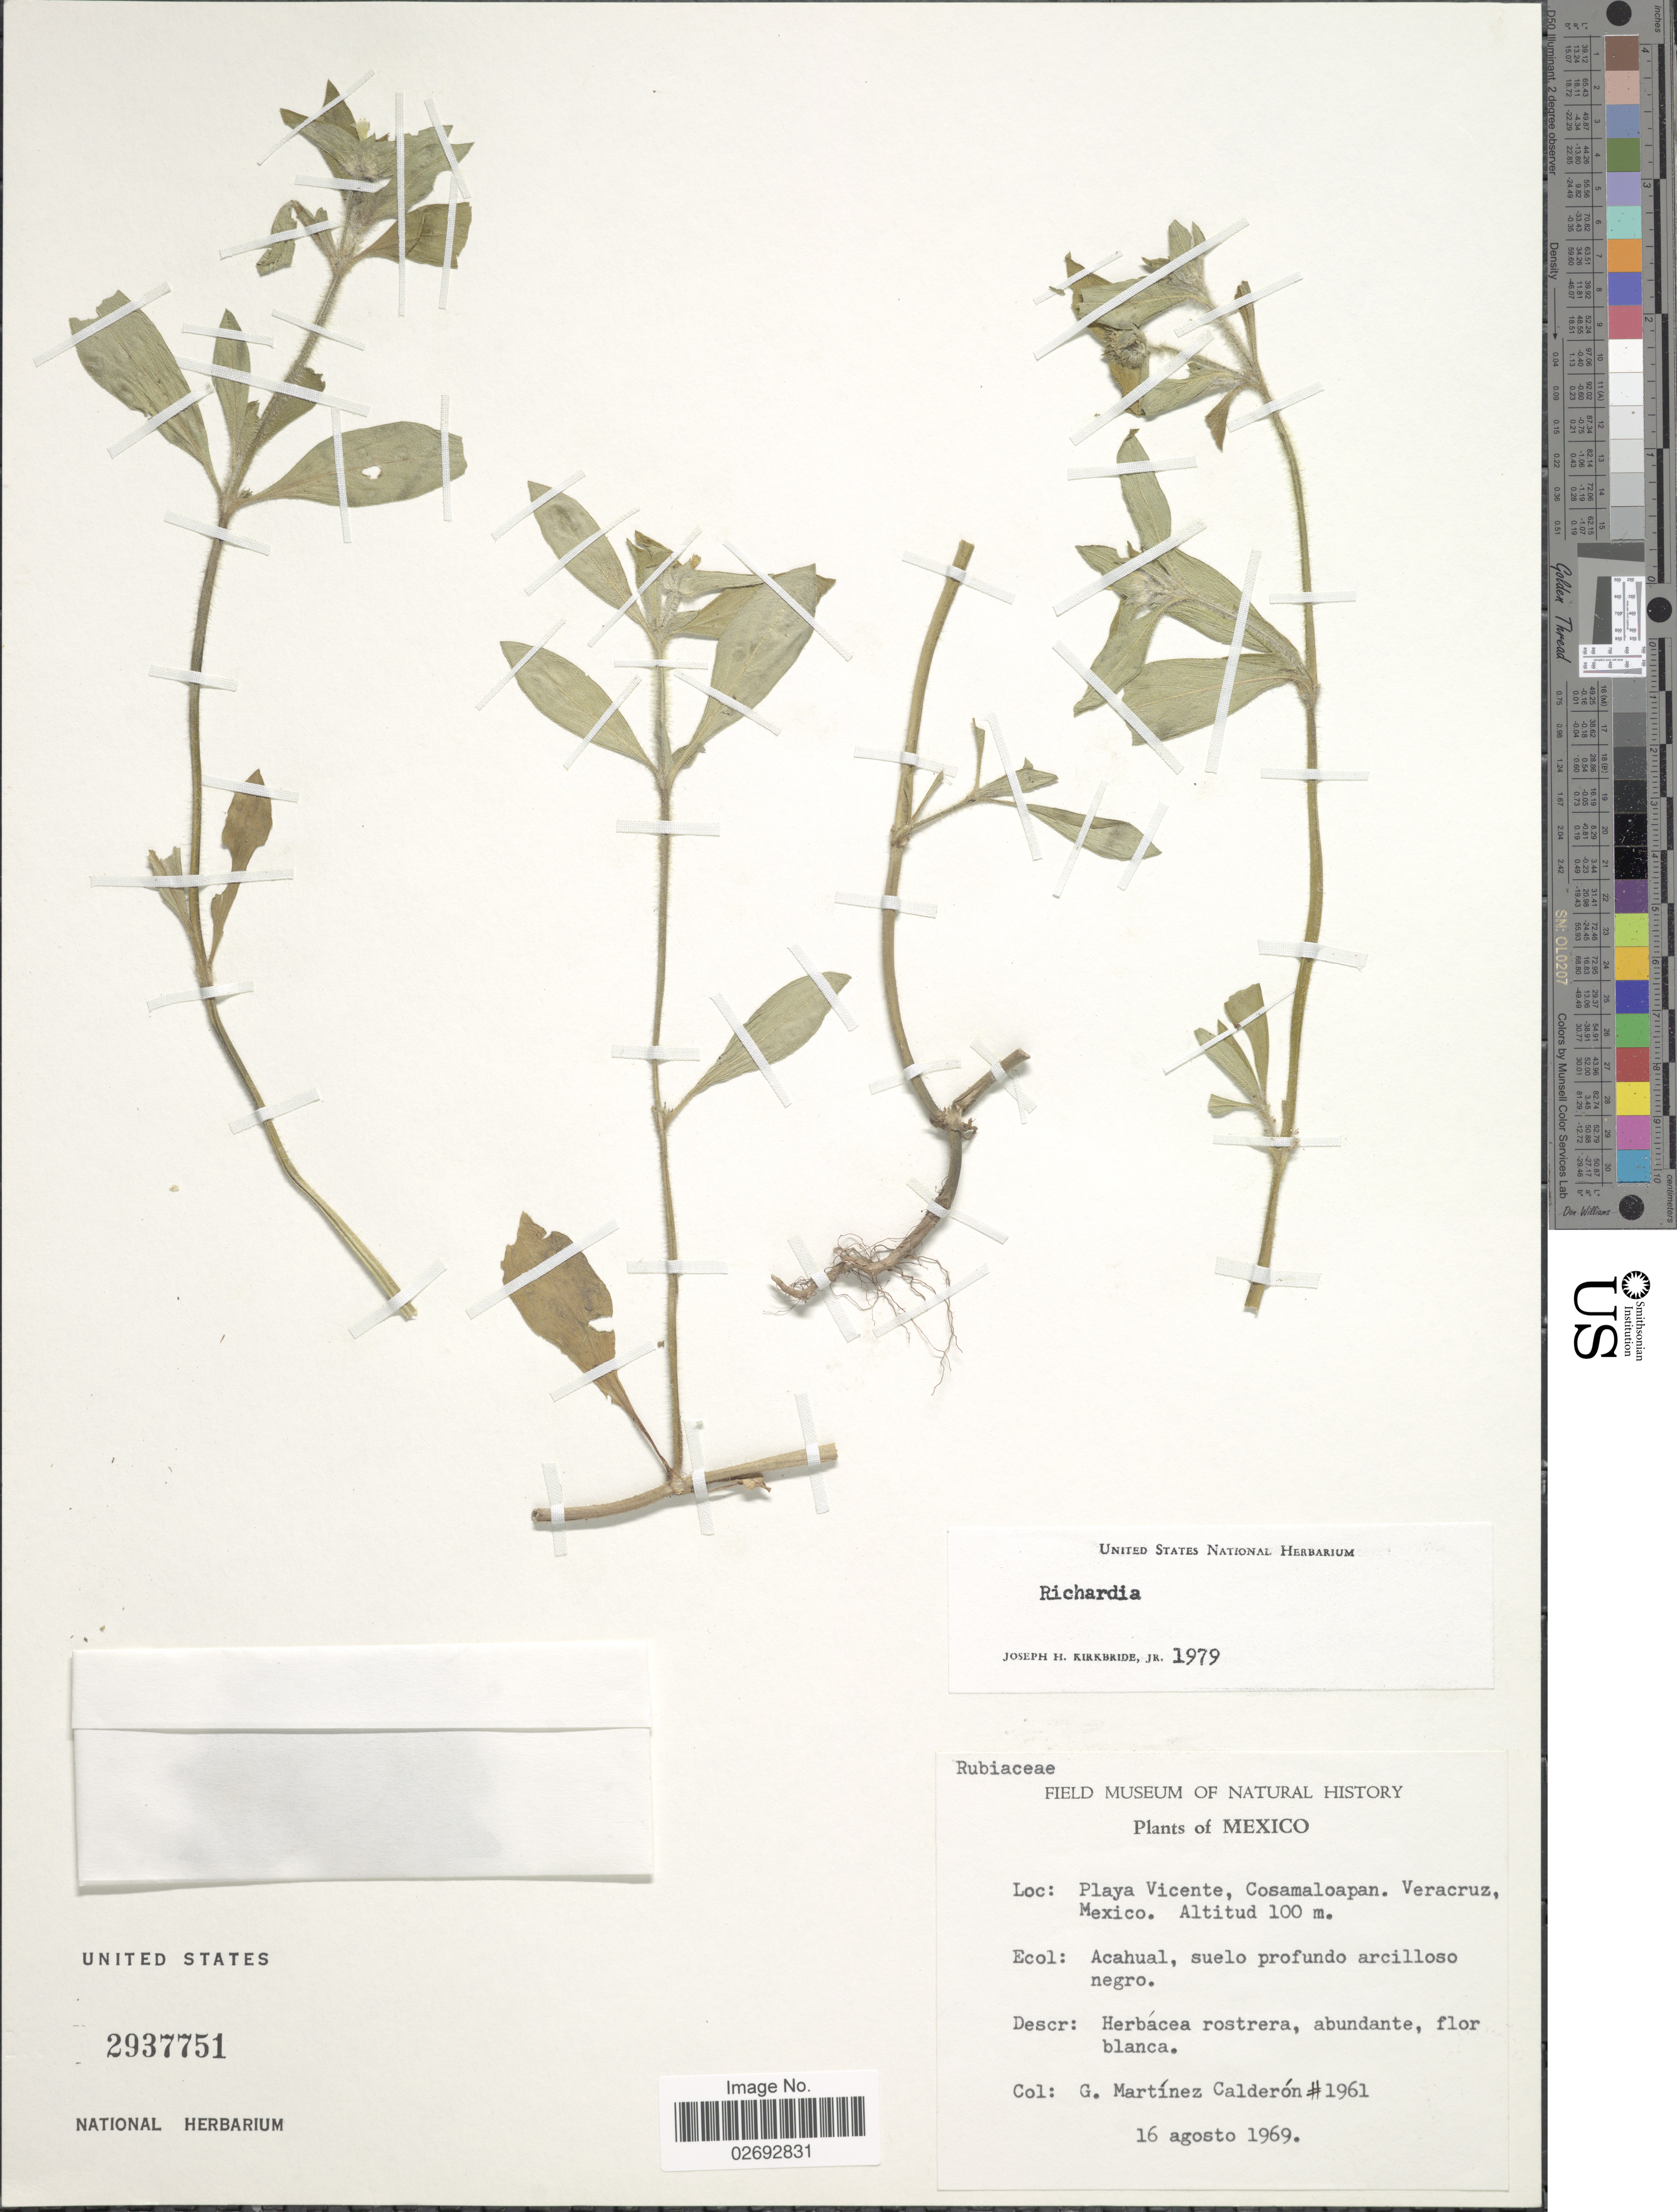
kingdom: Plantae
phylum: Tracheophyta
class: Magnoliopsida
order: Gentianales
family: Rubiaceae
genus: Richardia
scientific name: Richardia sp.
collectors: G. Martínez Calderón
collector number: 1961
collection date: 1969-08-16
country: Mexico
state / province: Veracruz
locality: Playa Vicente, Cosamaloapan, Veracruz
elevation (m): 100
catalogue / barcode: US 2937751